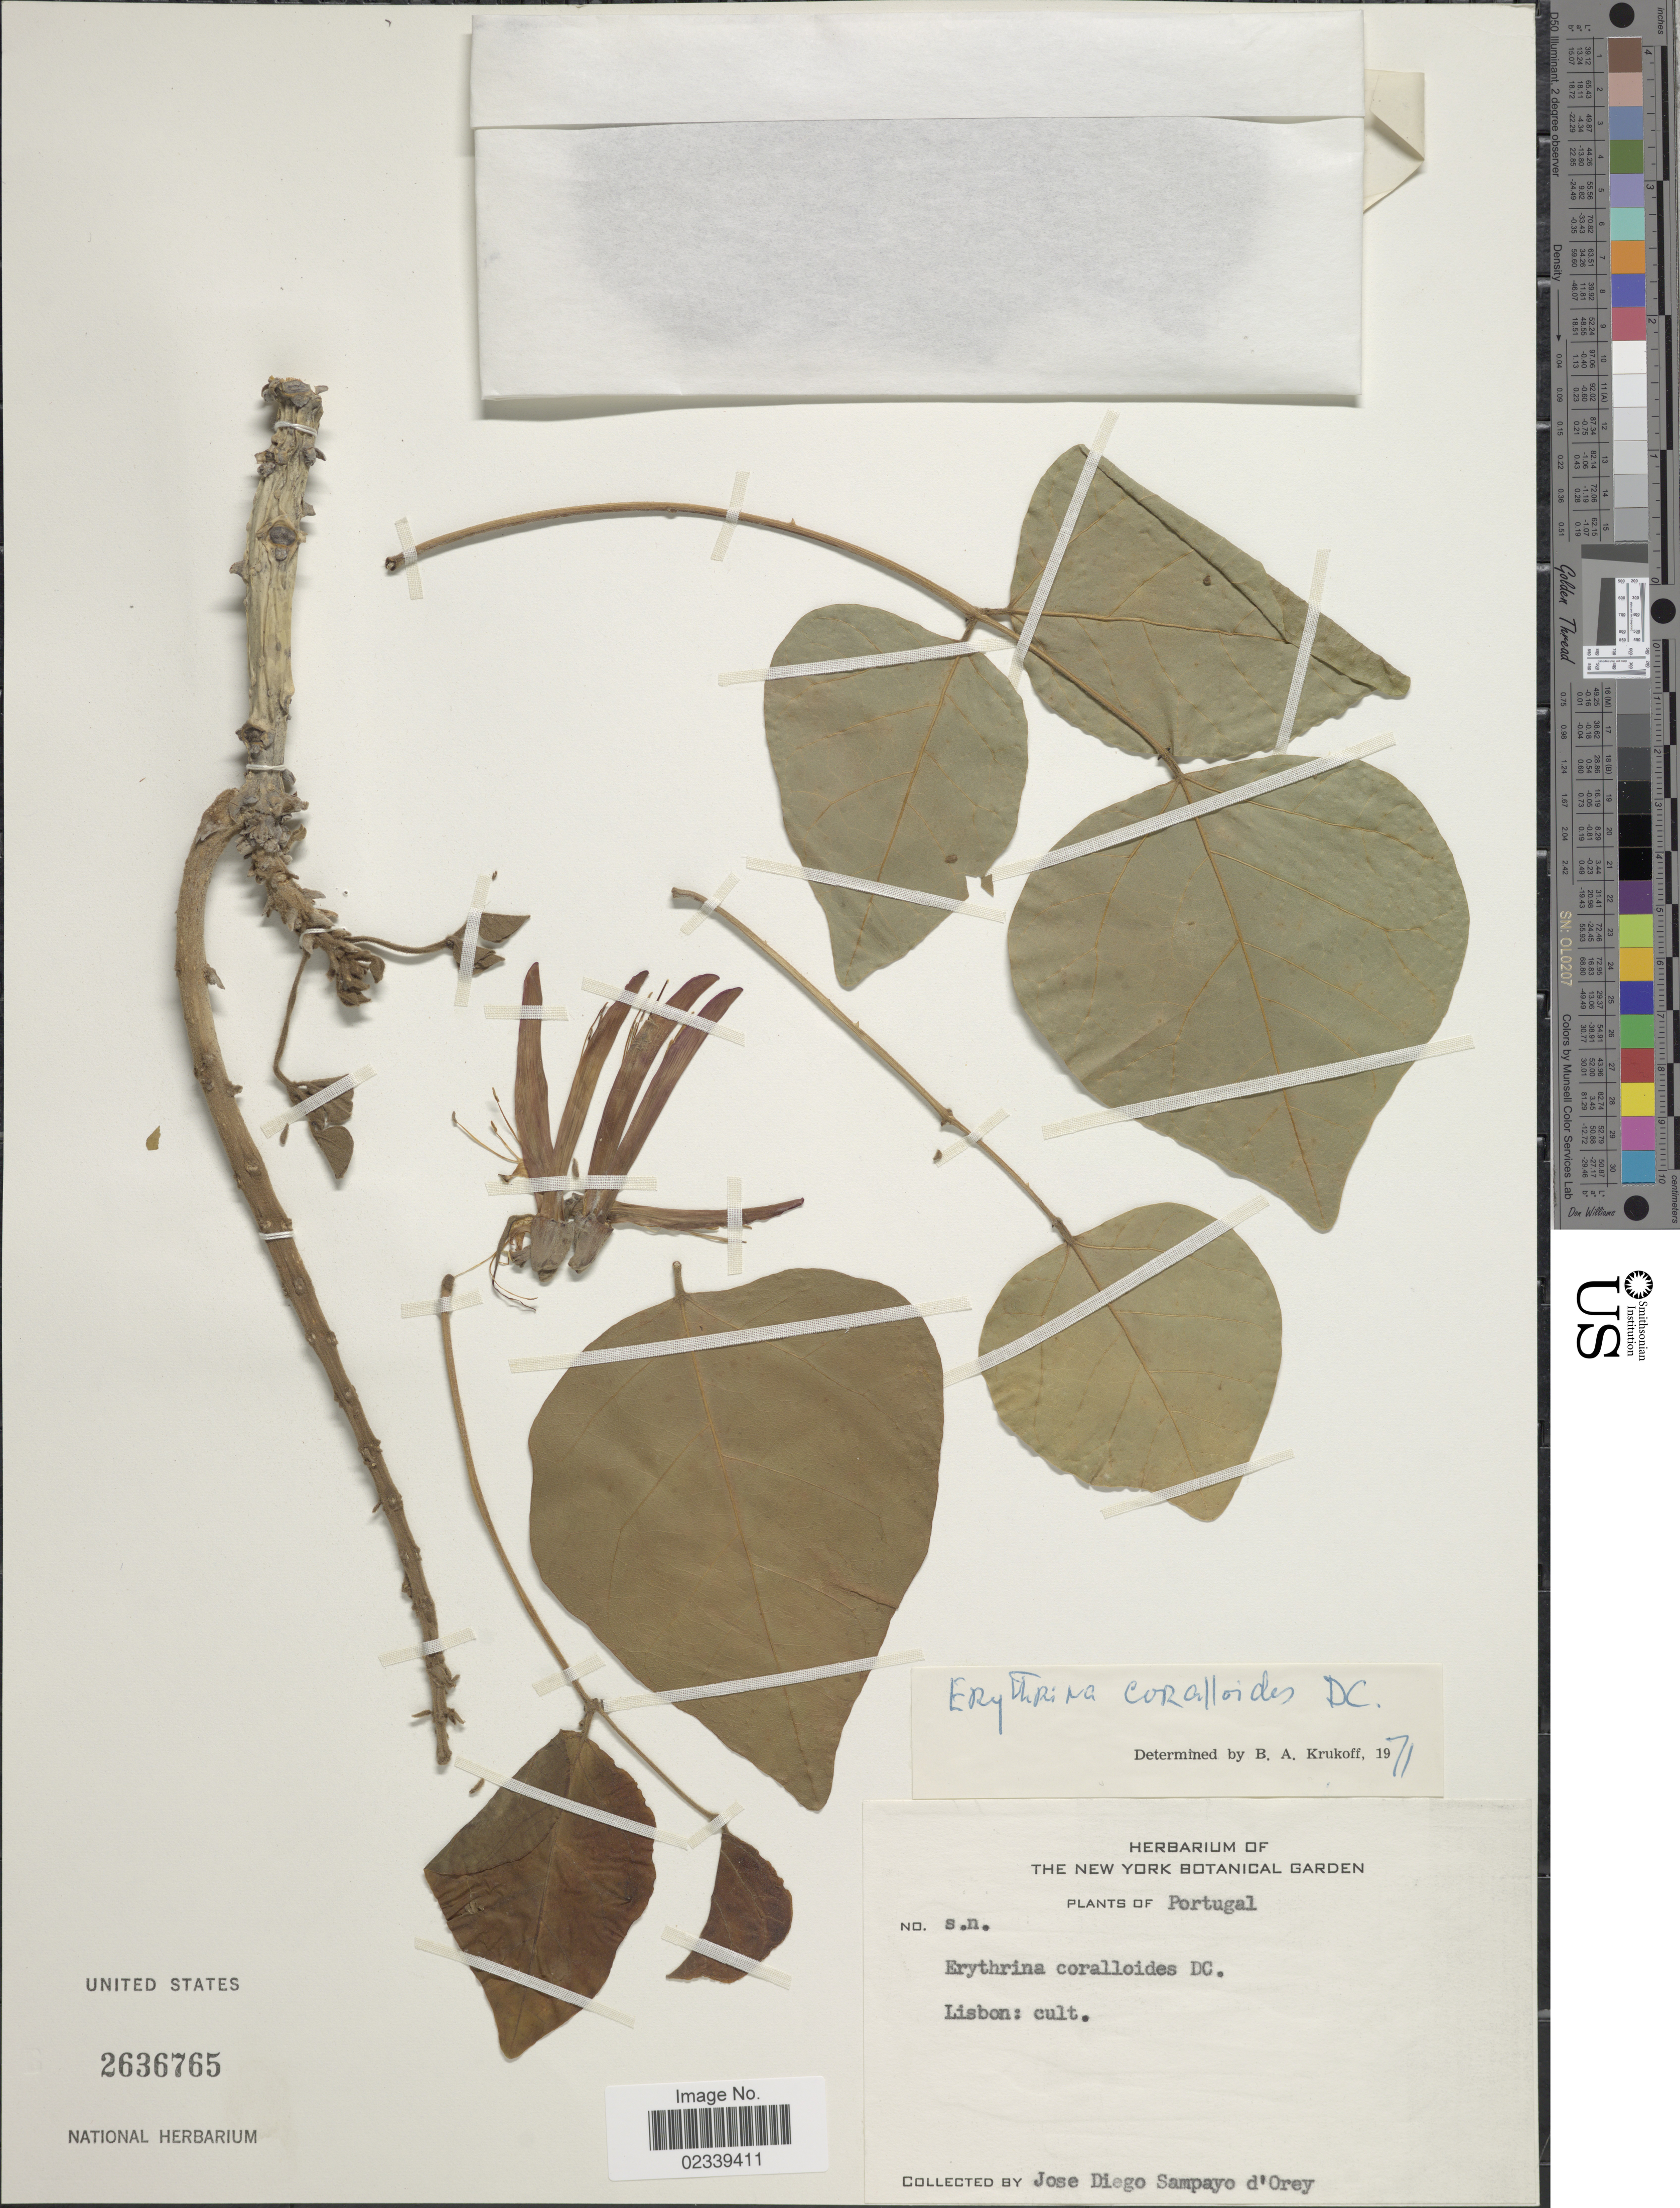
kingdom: Plantae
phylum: Tracheophyta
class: Magnoliopsida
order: Fabales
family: Fabaceae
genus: Erythrina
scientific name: Erythrina coralloides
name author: DC.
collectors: J. D'Orey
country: Portugal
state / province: Lisboa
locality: Lisbon: cult.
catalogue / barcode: US 2636765